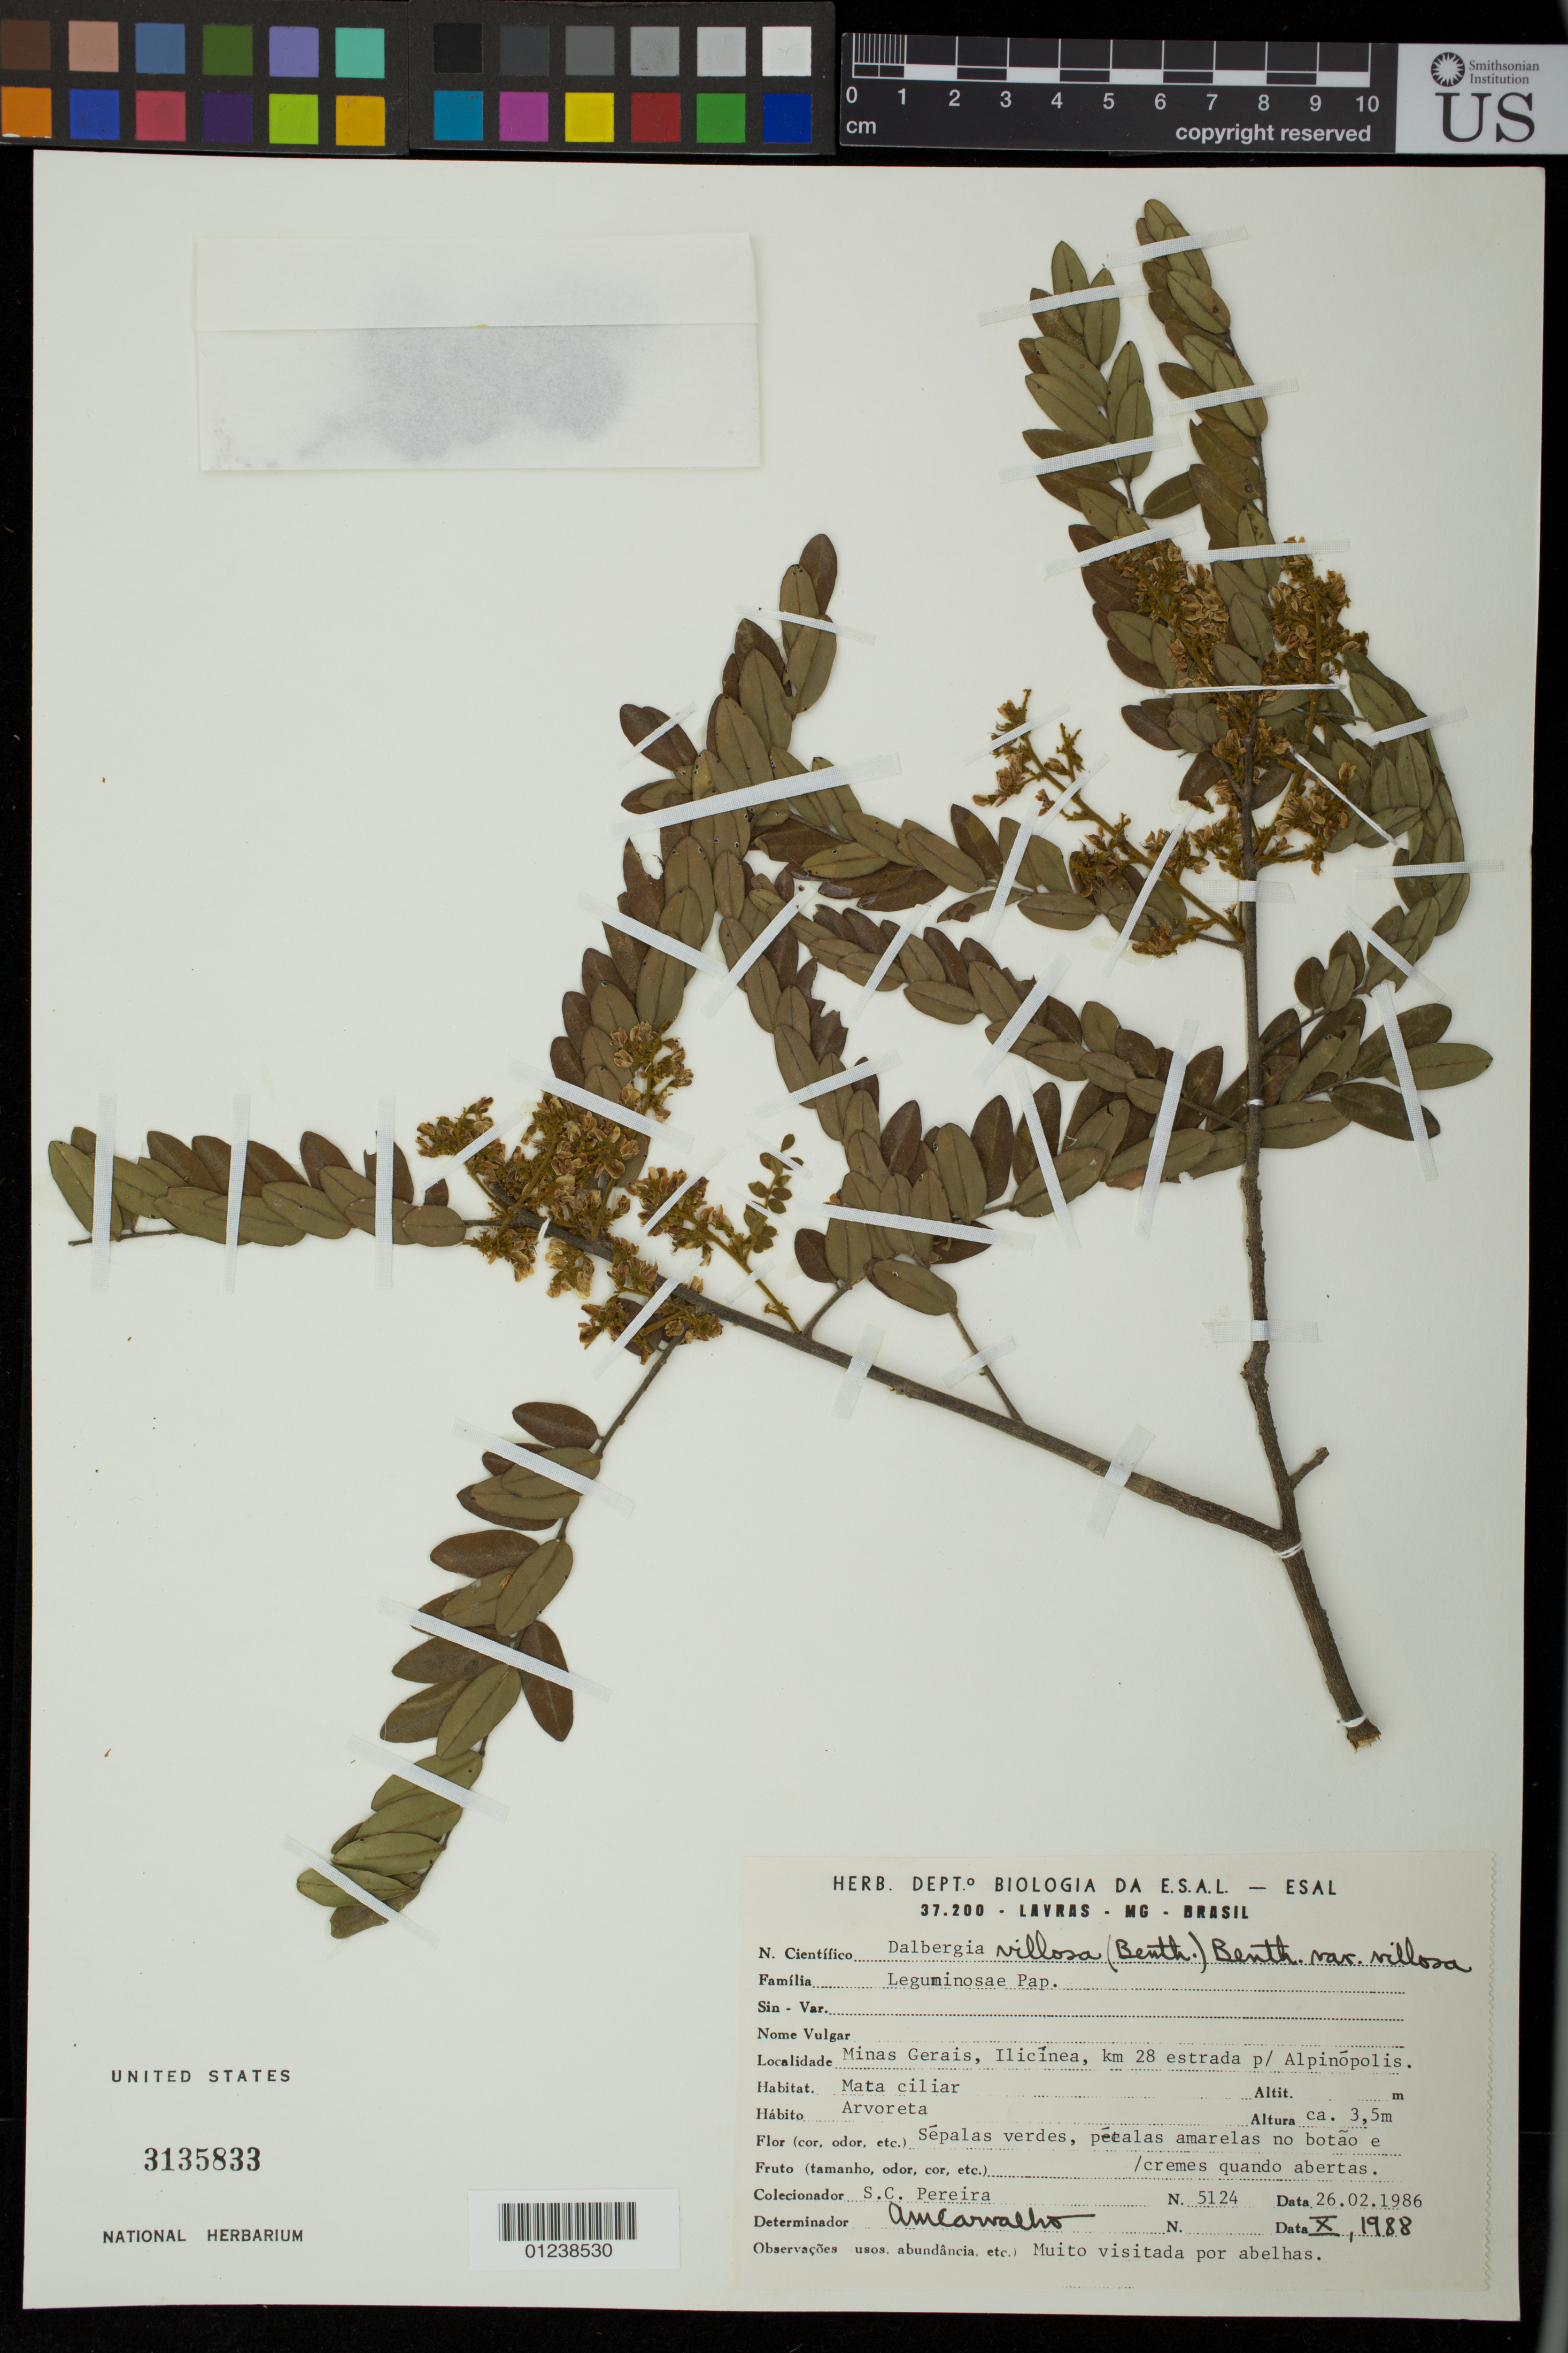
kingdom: Plantae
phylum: Tracheophyta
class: Magnoliopsida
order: Fabales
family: Fabaceae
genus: Dalbergia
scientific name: Dalbergia villosa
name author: (Benth.) Benth.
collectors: S. Pereira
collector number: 5124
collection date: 1986-02-26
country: Brazil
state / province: Minas Gerais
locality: Lavras, Ilicinea, km 28 estrada p/Alpinopolis. Mata ciliar. Arvoreta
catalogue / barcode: US 3135833